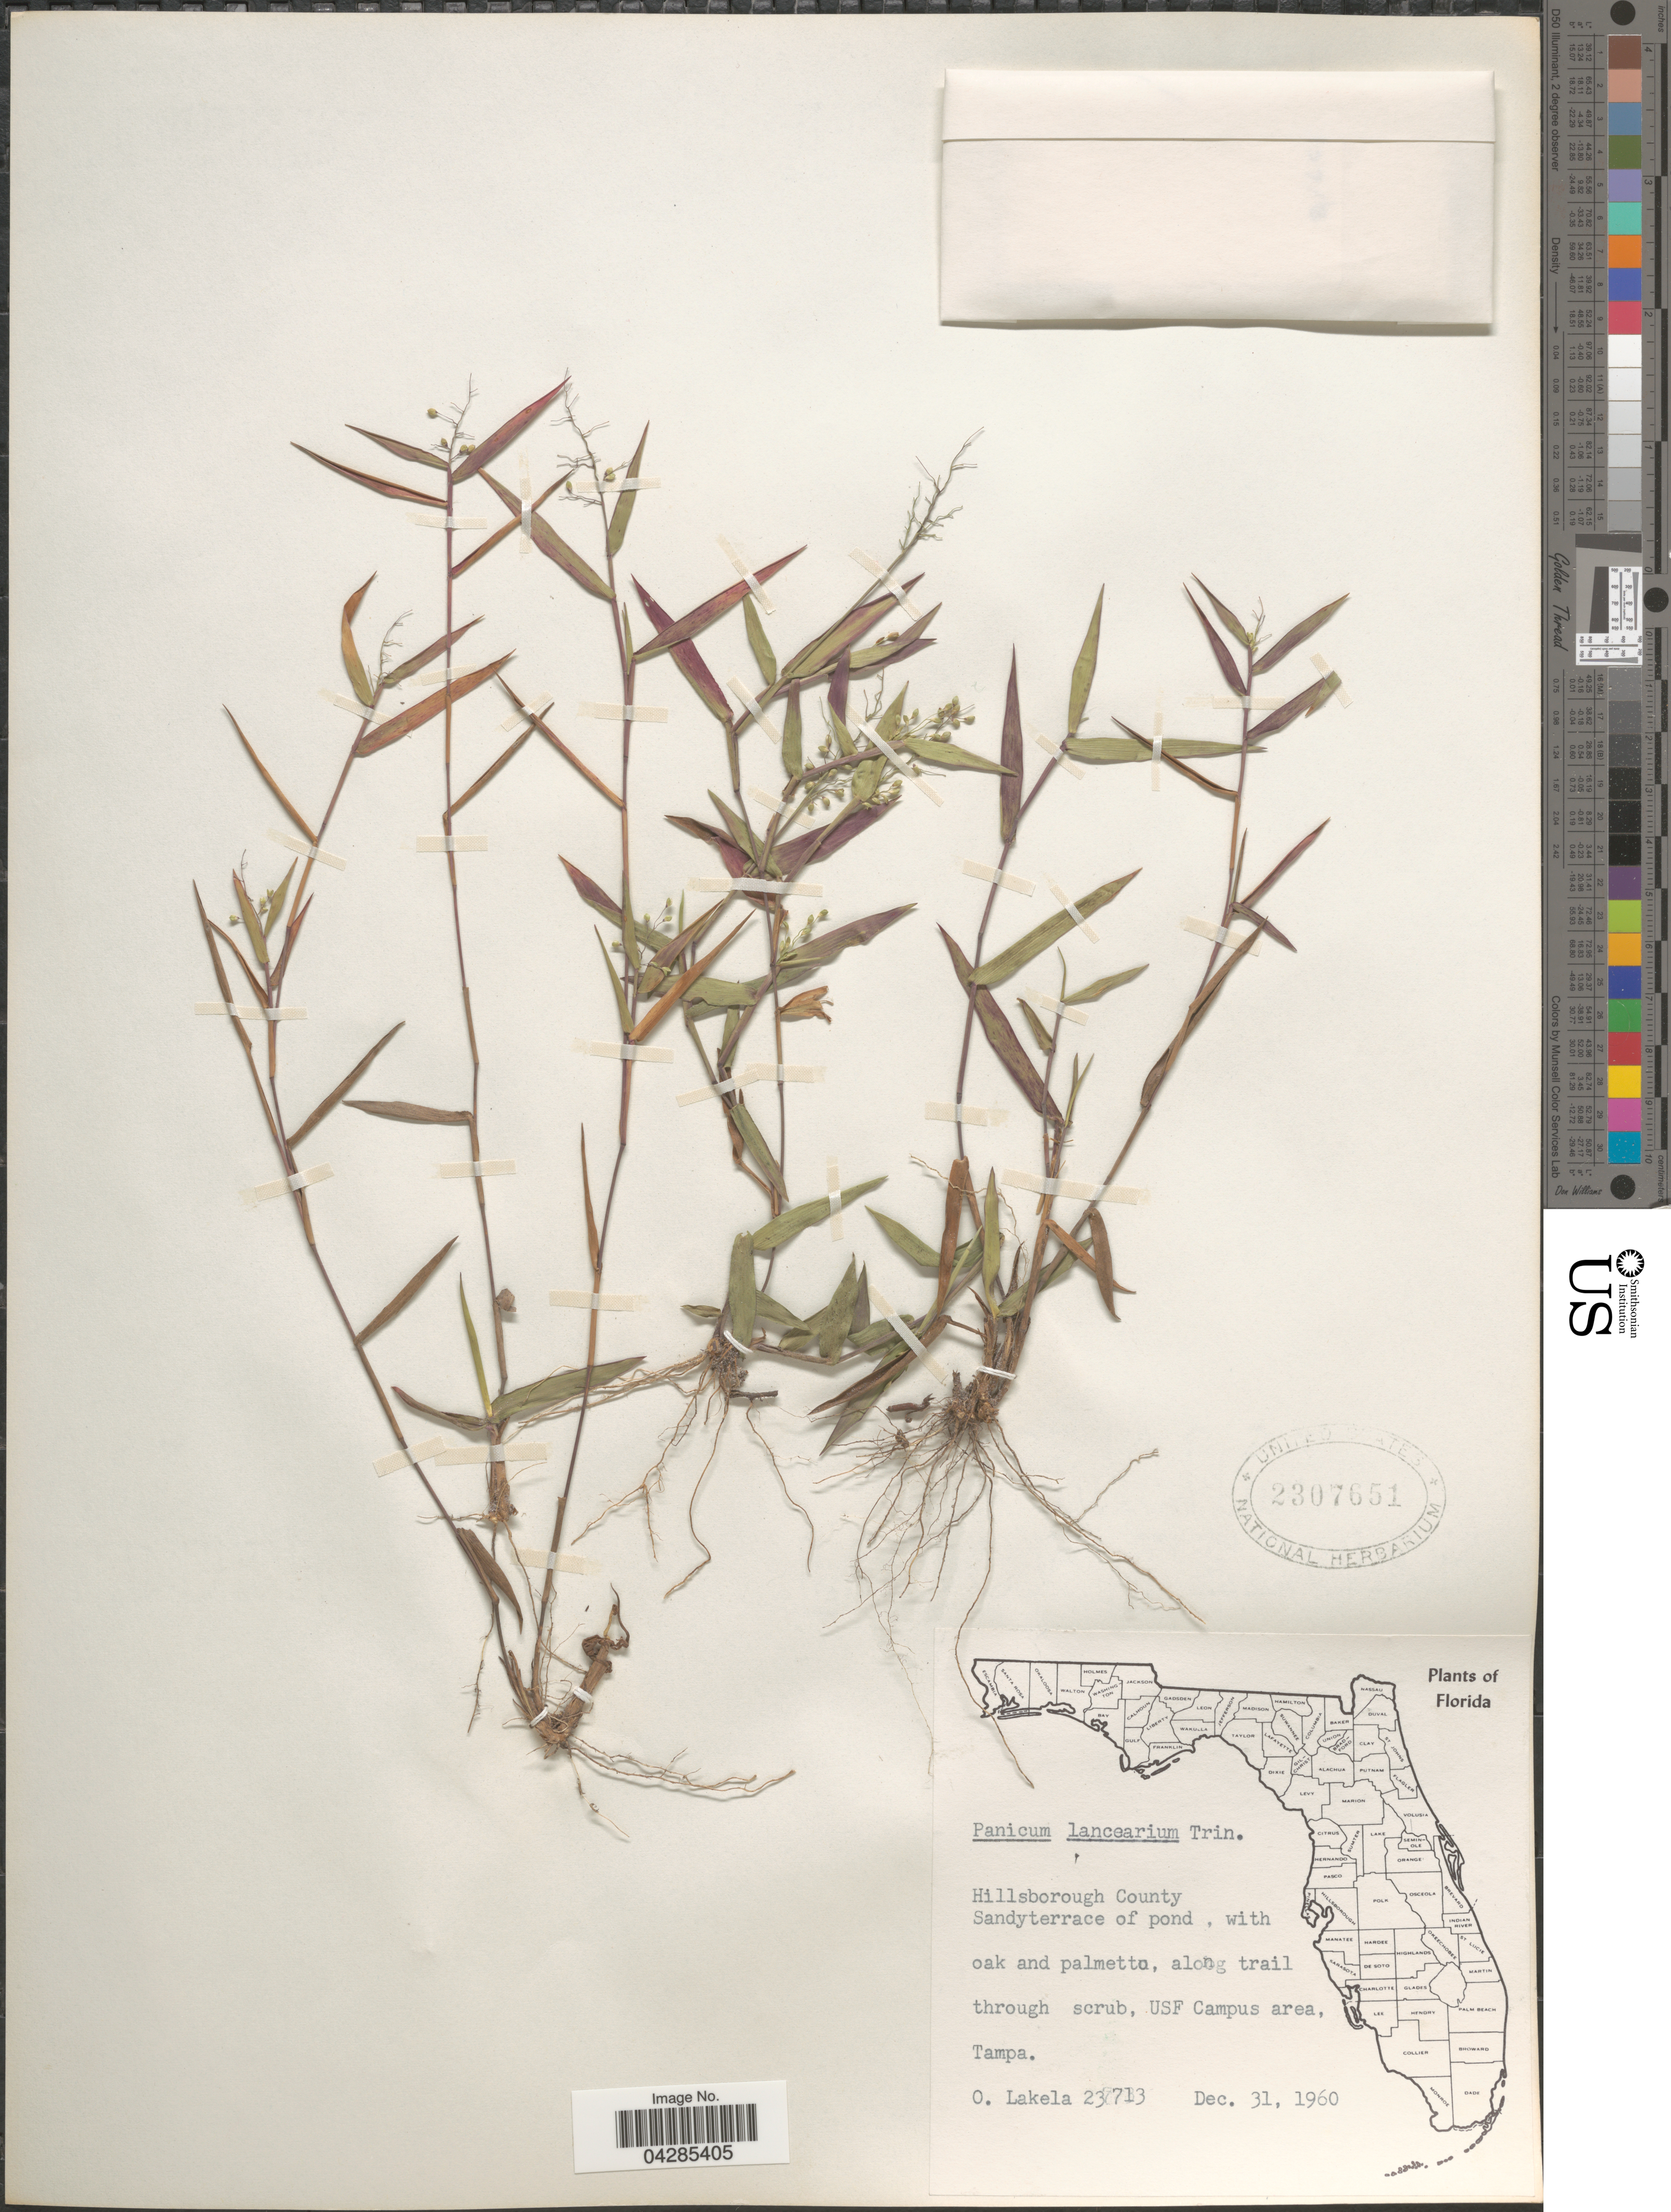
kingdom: Plantae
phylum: Tracheophyta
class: Liliopsida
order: Poales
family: Poaceae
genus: Dichanthelium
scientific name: Dichanthelium portoricense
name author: (Desv. ex Ham.) B.F. Hansen & Wunderlin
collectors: O. Lakela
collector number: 23713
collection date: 1960-12-31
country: United States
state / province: Florida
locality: Hillsborough County. Sandyterrace of pond, USF Campus area, Tampa.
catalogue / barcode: US 2307651